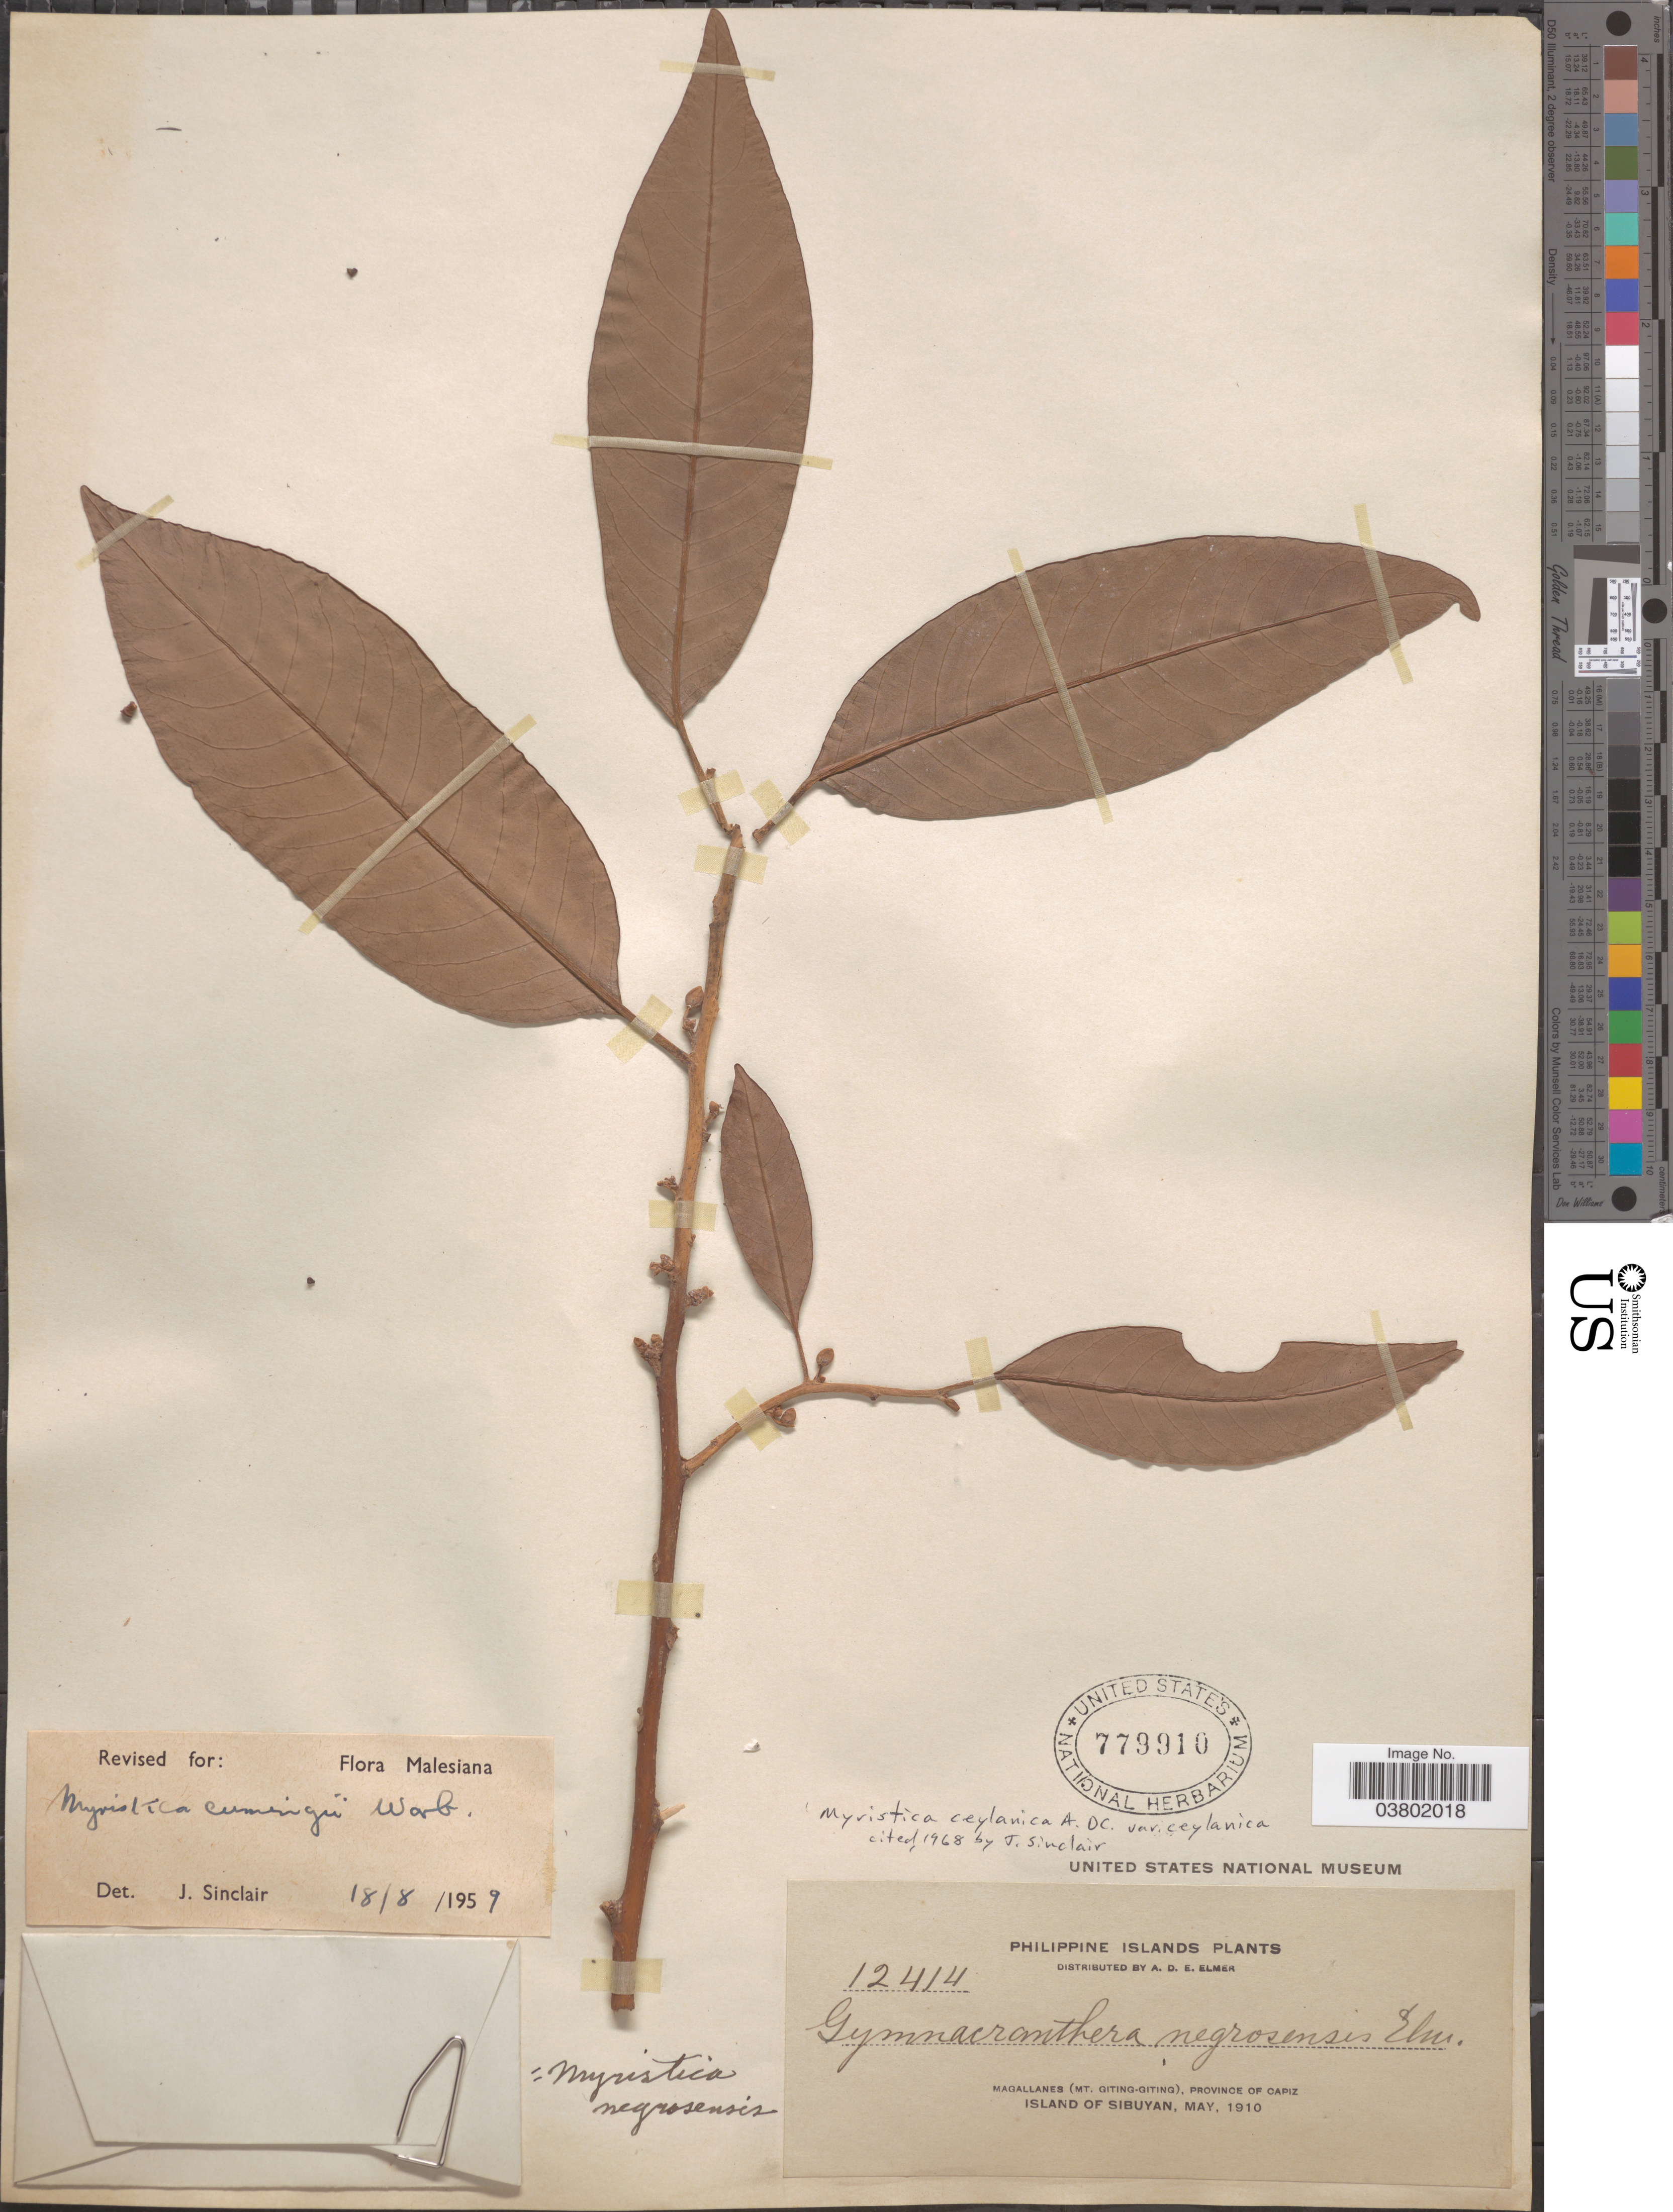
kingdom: Plantae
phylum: Tracheophyta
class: Magnoliopsida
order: Magnoliales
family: Myristicaceae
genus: Myristica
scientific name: Myristica ceylanica var. ceylanica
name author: A. DC.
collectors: A. D. E. Elmer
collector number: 12414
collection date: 1910-05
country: Philippines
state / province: Western Visayas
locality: Philippine Islands. Magallanes (Mt. Giting-Giting), Province of Capiz. Island of Sibuyan.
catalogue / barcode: US 779910